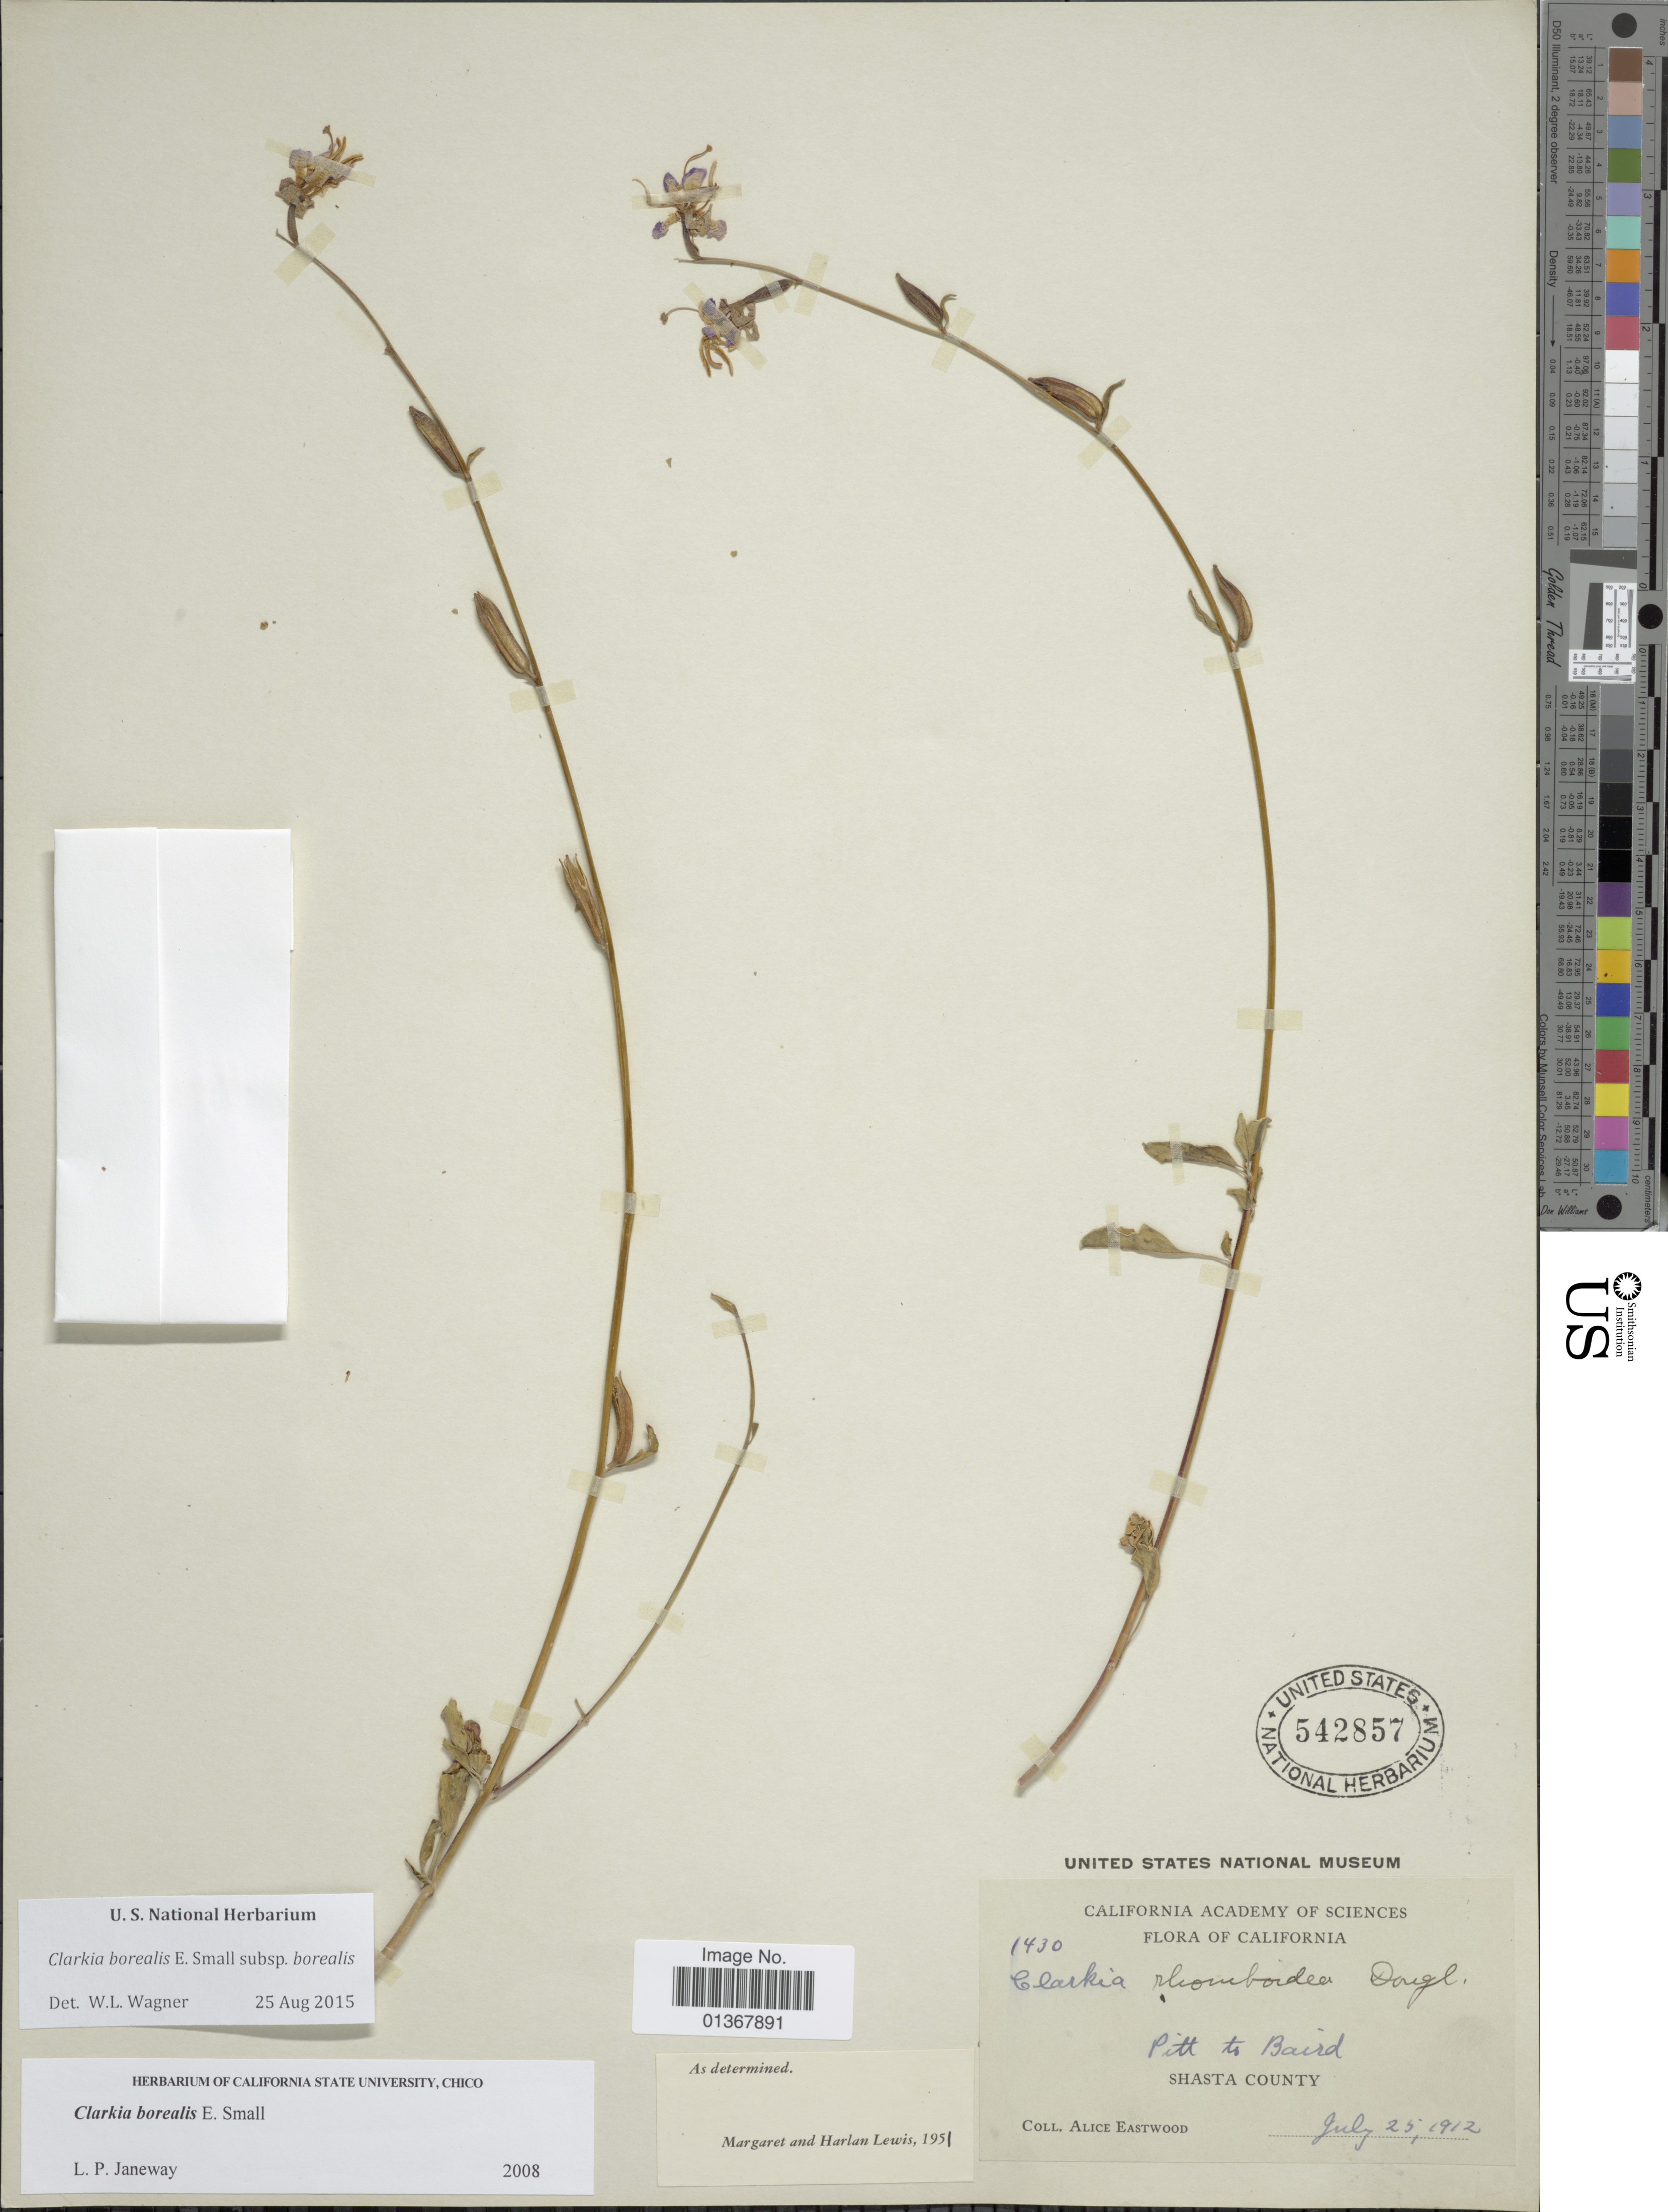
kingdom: Plantae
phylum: Tracheophyta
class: Magnoliopsida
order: Myrtales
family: Onagraceae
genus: Clarkia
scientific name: Clarkia borealis subsp. borealis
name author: Small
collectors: A. Eastwood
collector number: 1430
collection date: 1912-07-25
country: United States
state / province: California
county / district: Shasta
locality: Pitt to Baird, Shasta County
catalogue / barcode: US 542857